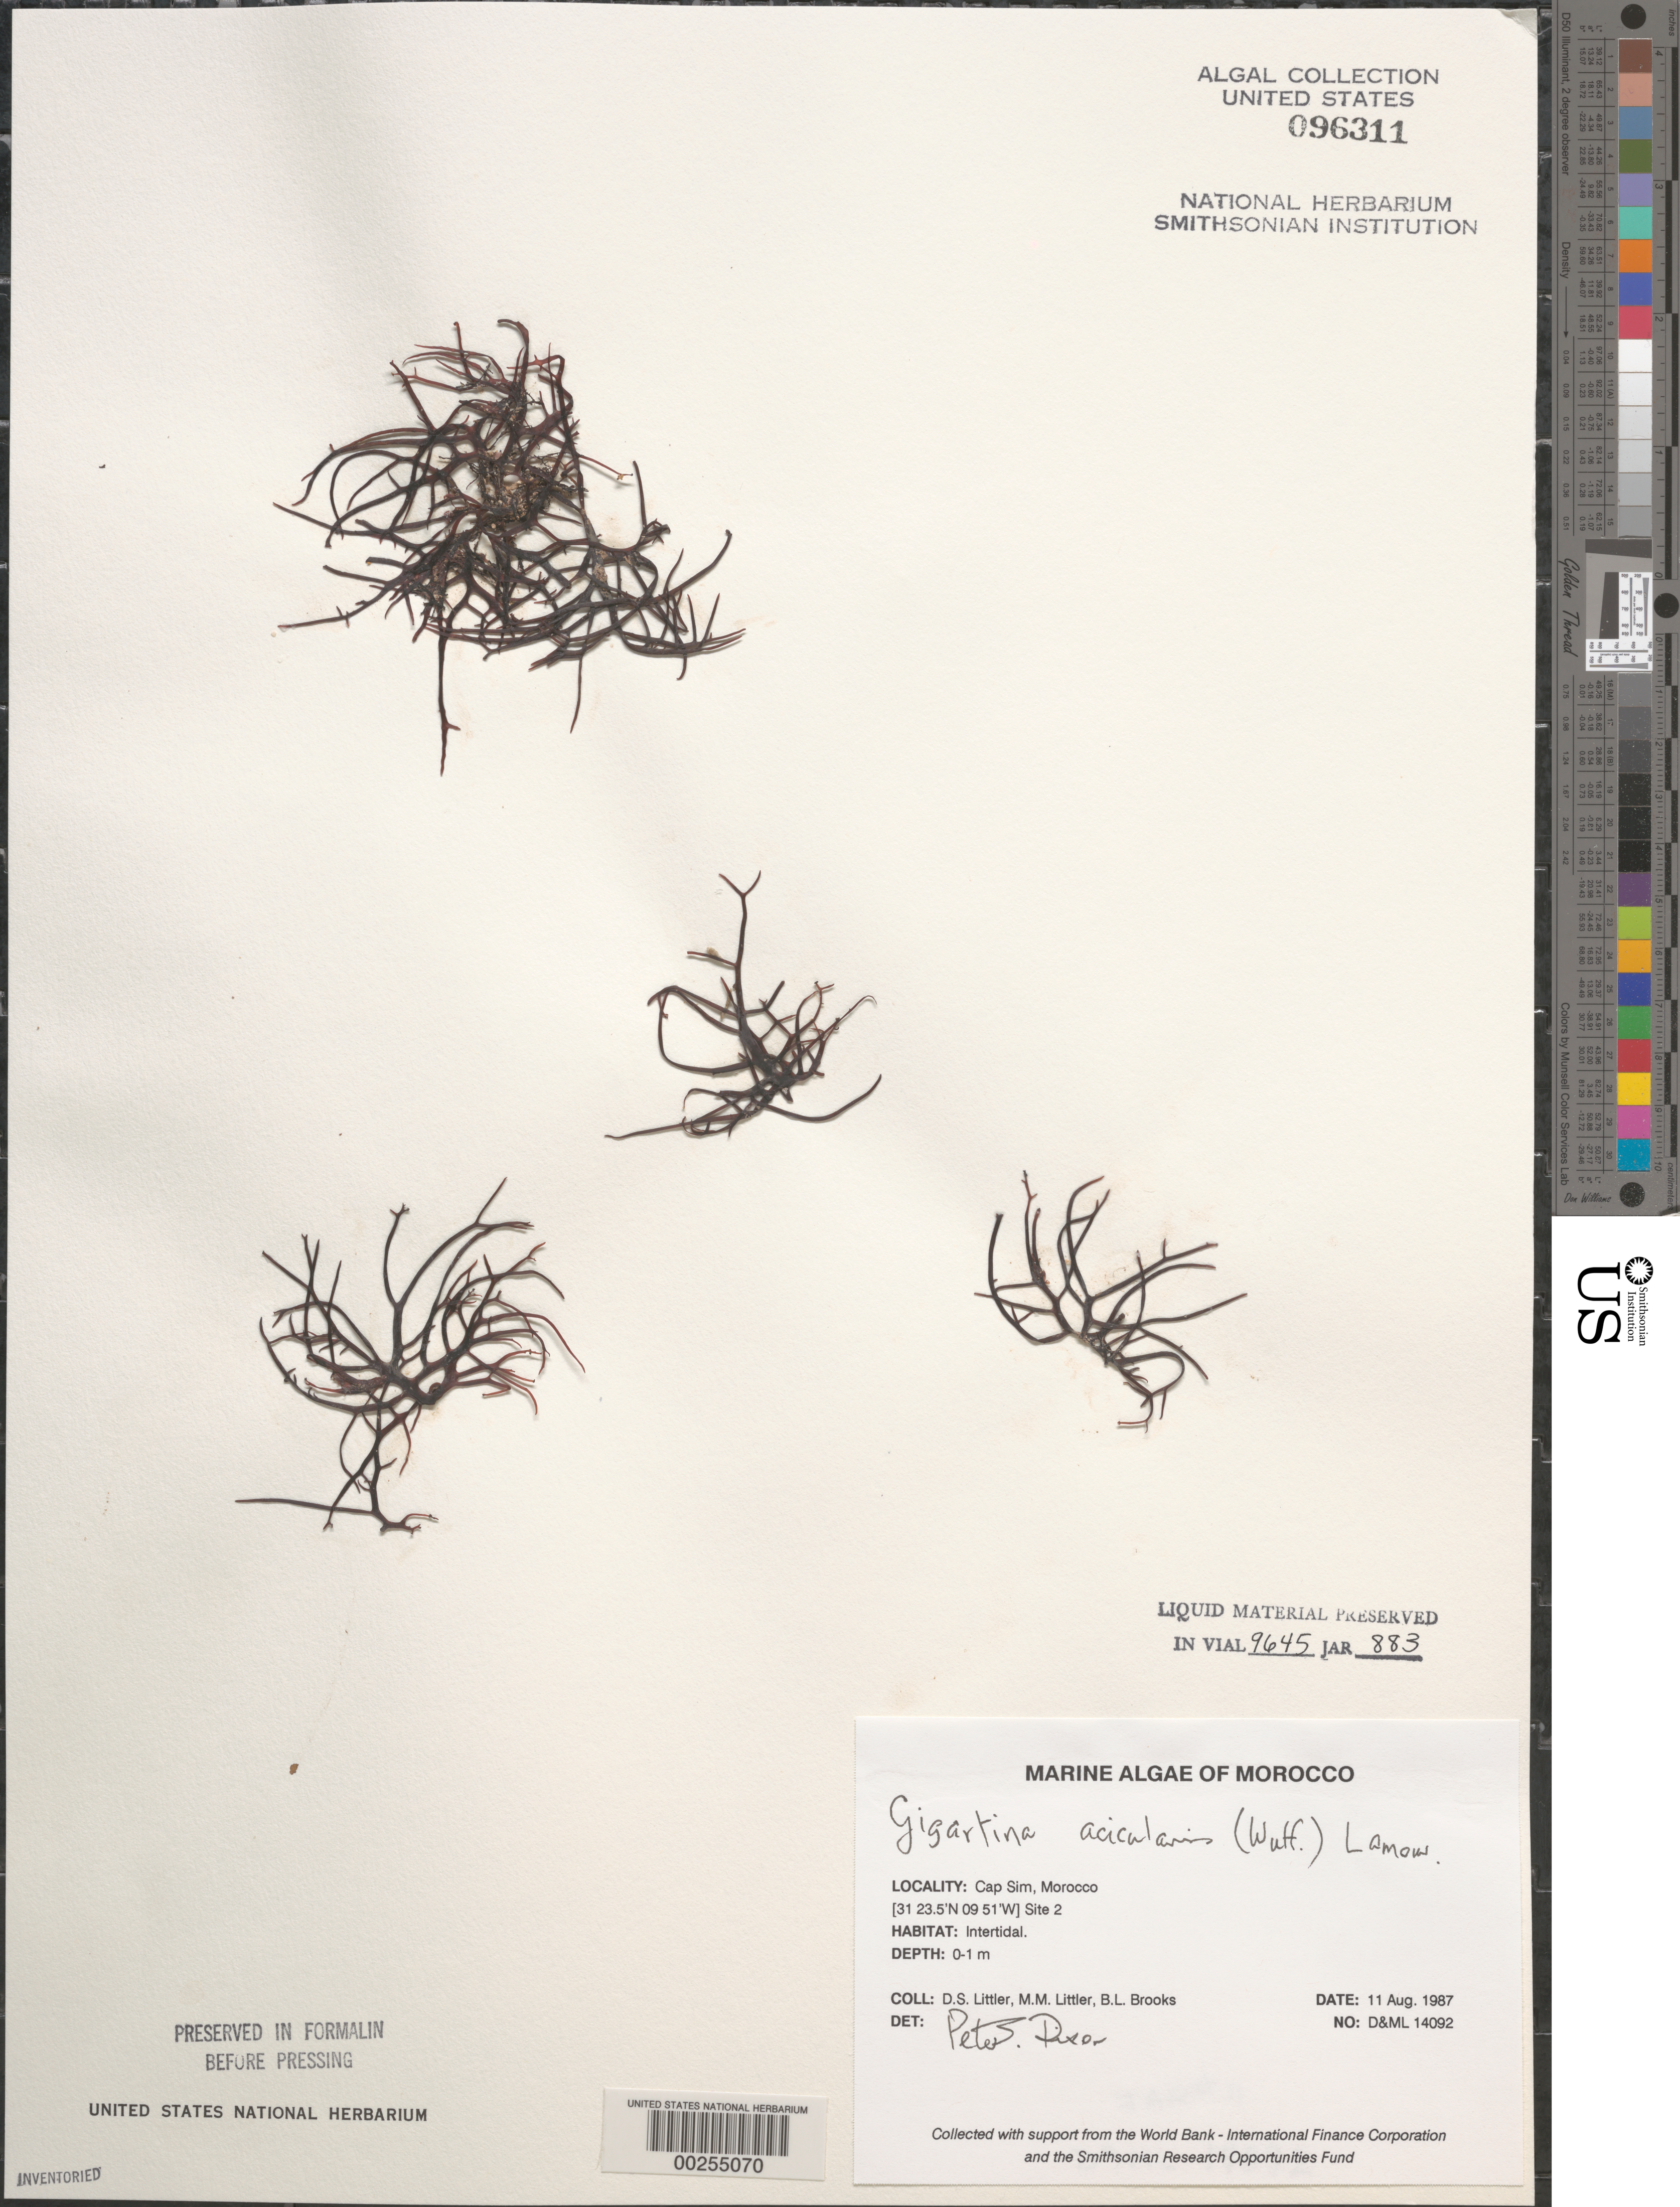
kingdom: Plantae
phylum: Rhodophyta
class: Florideophyceae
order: Gigartinales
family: Gigartinaceae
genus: Chondracanthus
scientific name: Chondracanthus acicularis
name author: (Roth) Fredericq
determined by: Algae name updating Project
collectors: D. S. Littler, M. M. Littler & B. Brooks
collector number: D&ML 14092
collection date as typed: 11 Aug 1987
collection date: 1987-08-11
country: Morocco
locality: Cap Sim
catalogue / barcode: US 96311